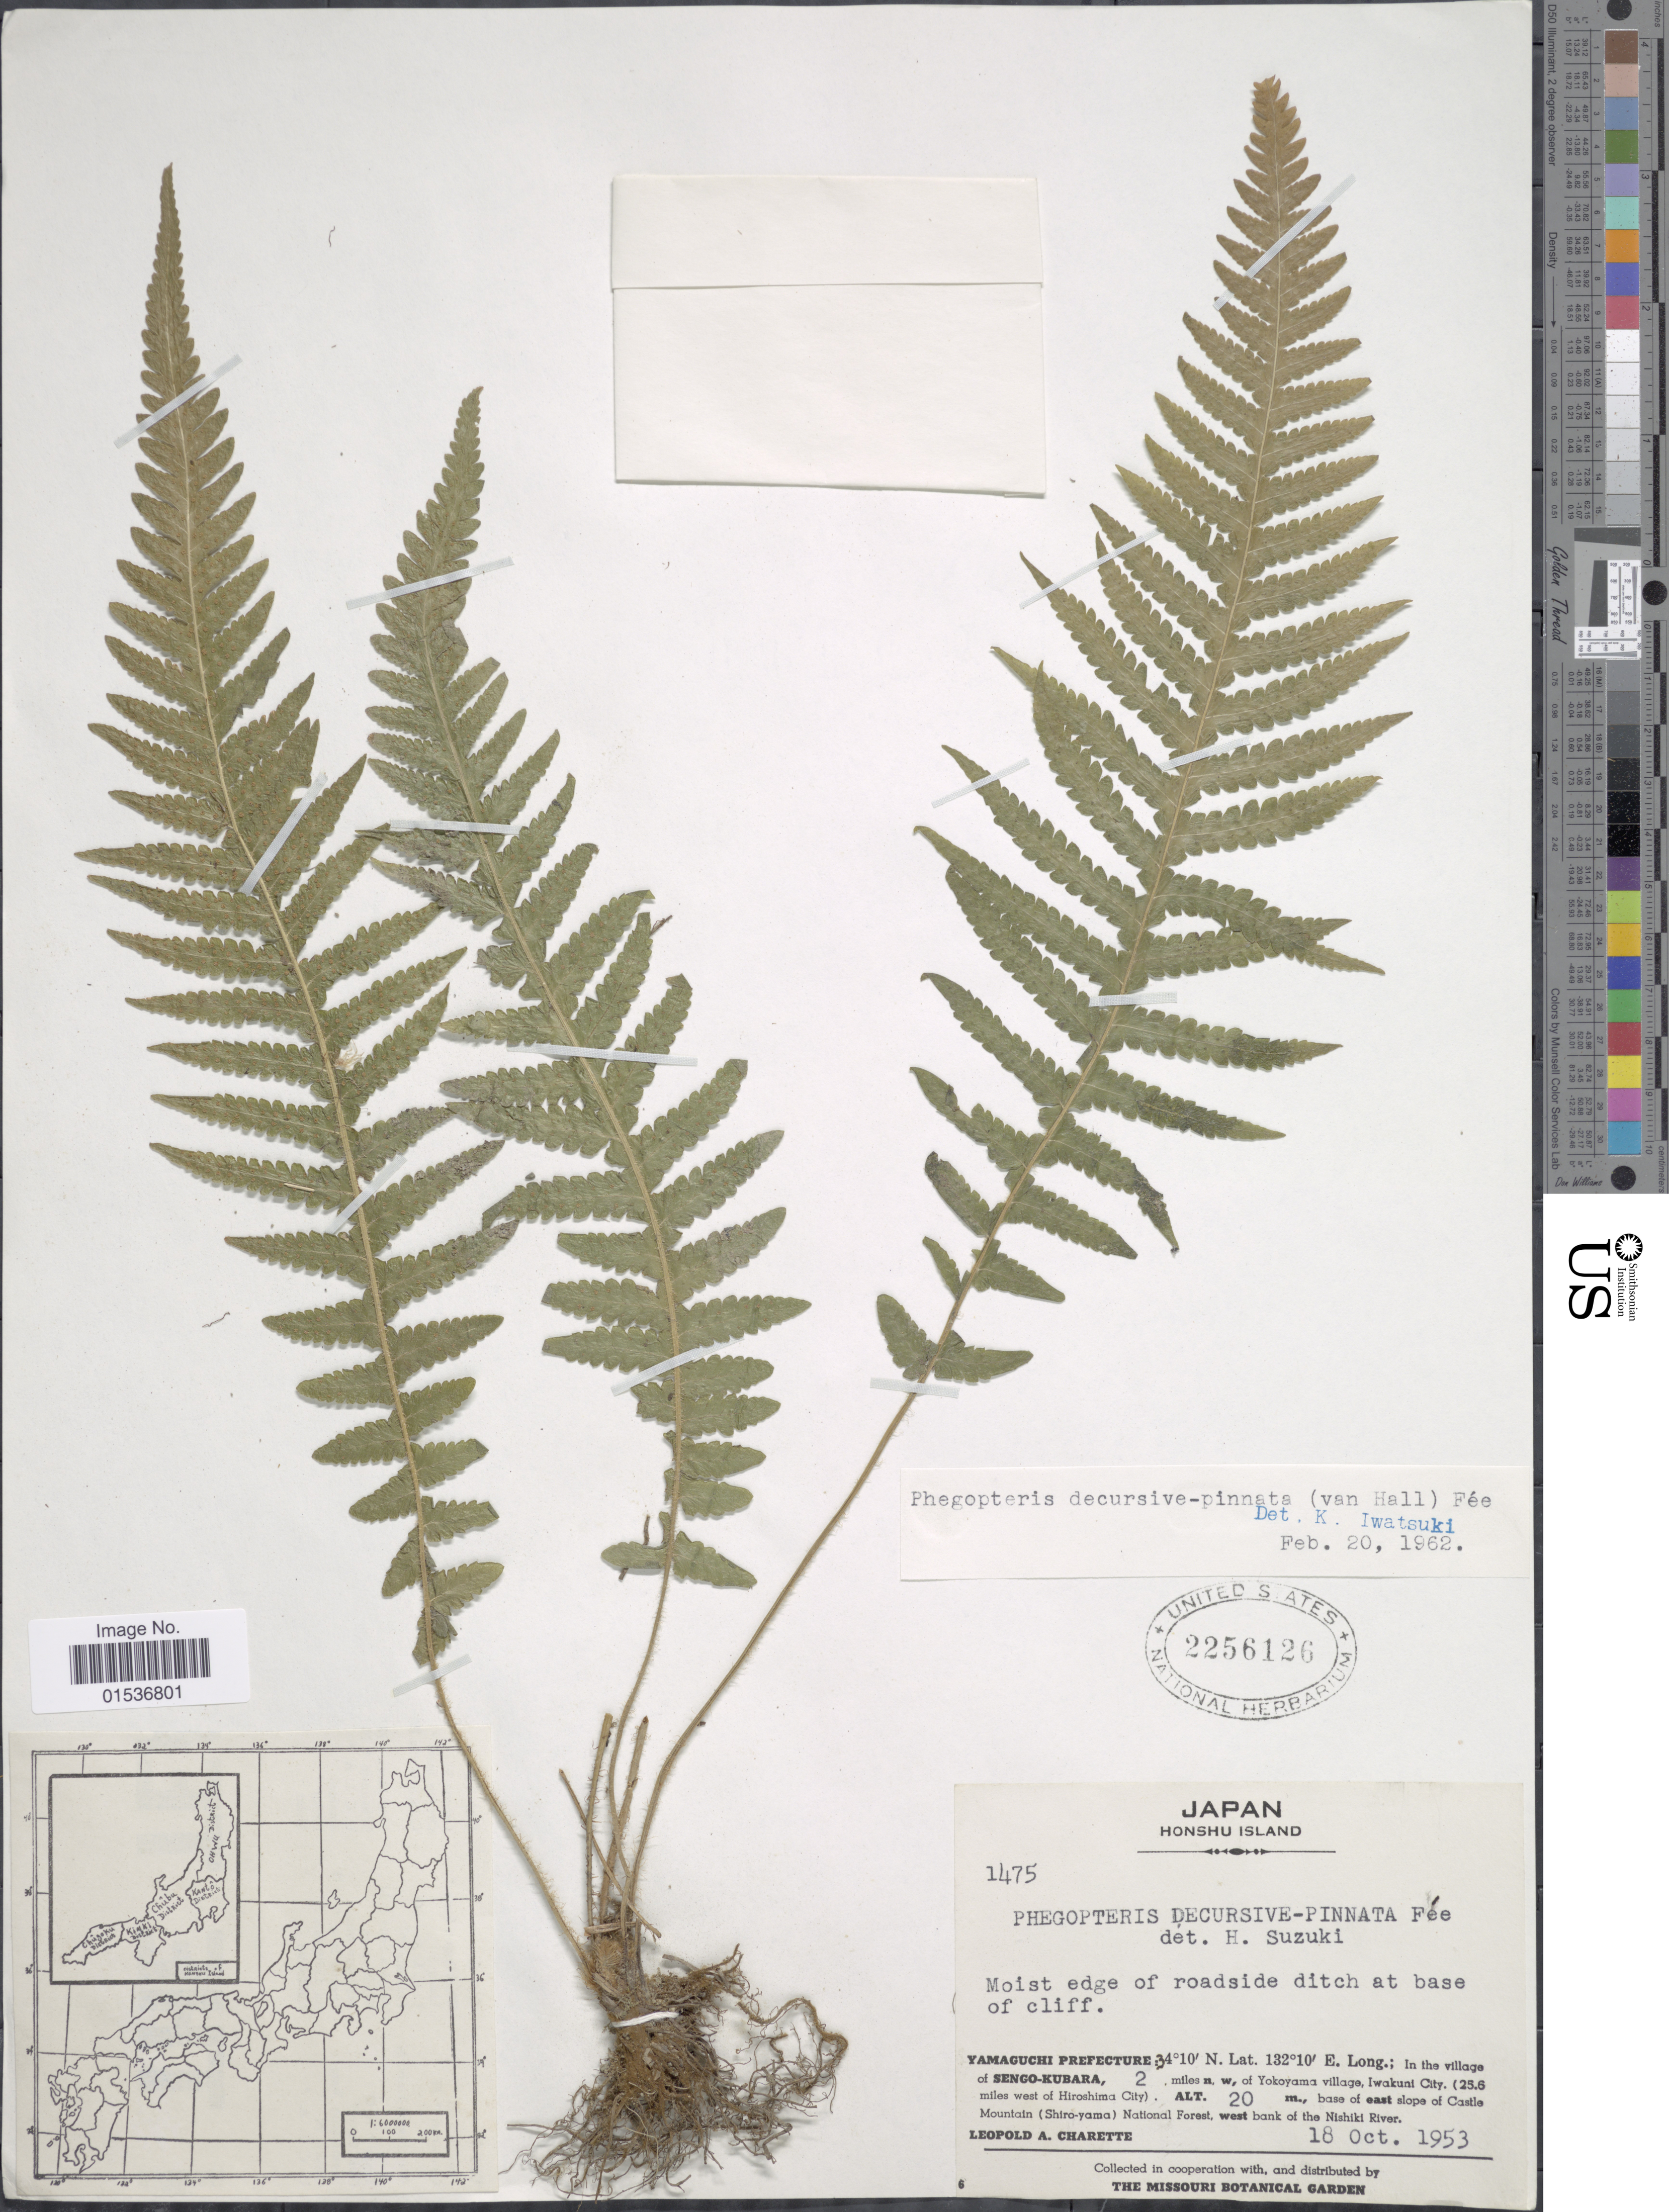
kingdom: Plantae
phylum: Tracheophyta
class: Polypodiopsida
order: Polypodiales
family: Thelypteridaceae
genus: Phegopteris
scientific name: Phegopteris decursivepinnata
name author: (H.C. Hall) Fée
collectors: L. A. Charette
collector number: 1475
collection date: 1953-10-18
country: Japan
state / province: Yamaguti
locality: Japan, Honshu Island. Yamaguchi Prefecture; in the village of Sengo-Kubara, 2 miles n.w. of Yokoyama village, Iwakuni City, (25.6 miles west of Hiroshima City), base of east slope of Castle Mountain (Shiro-yama) National Forest, west bank of the Nishiki River.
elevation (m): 20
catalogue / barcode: US 2256126